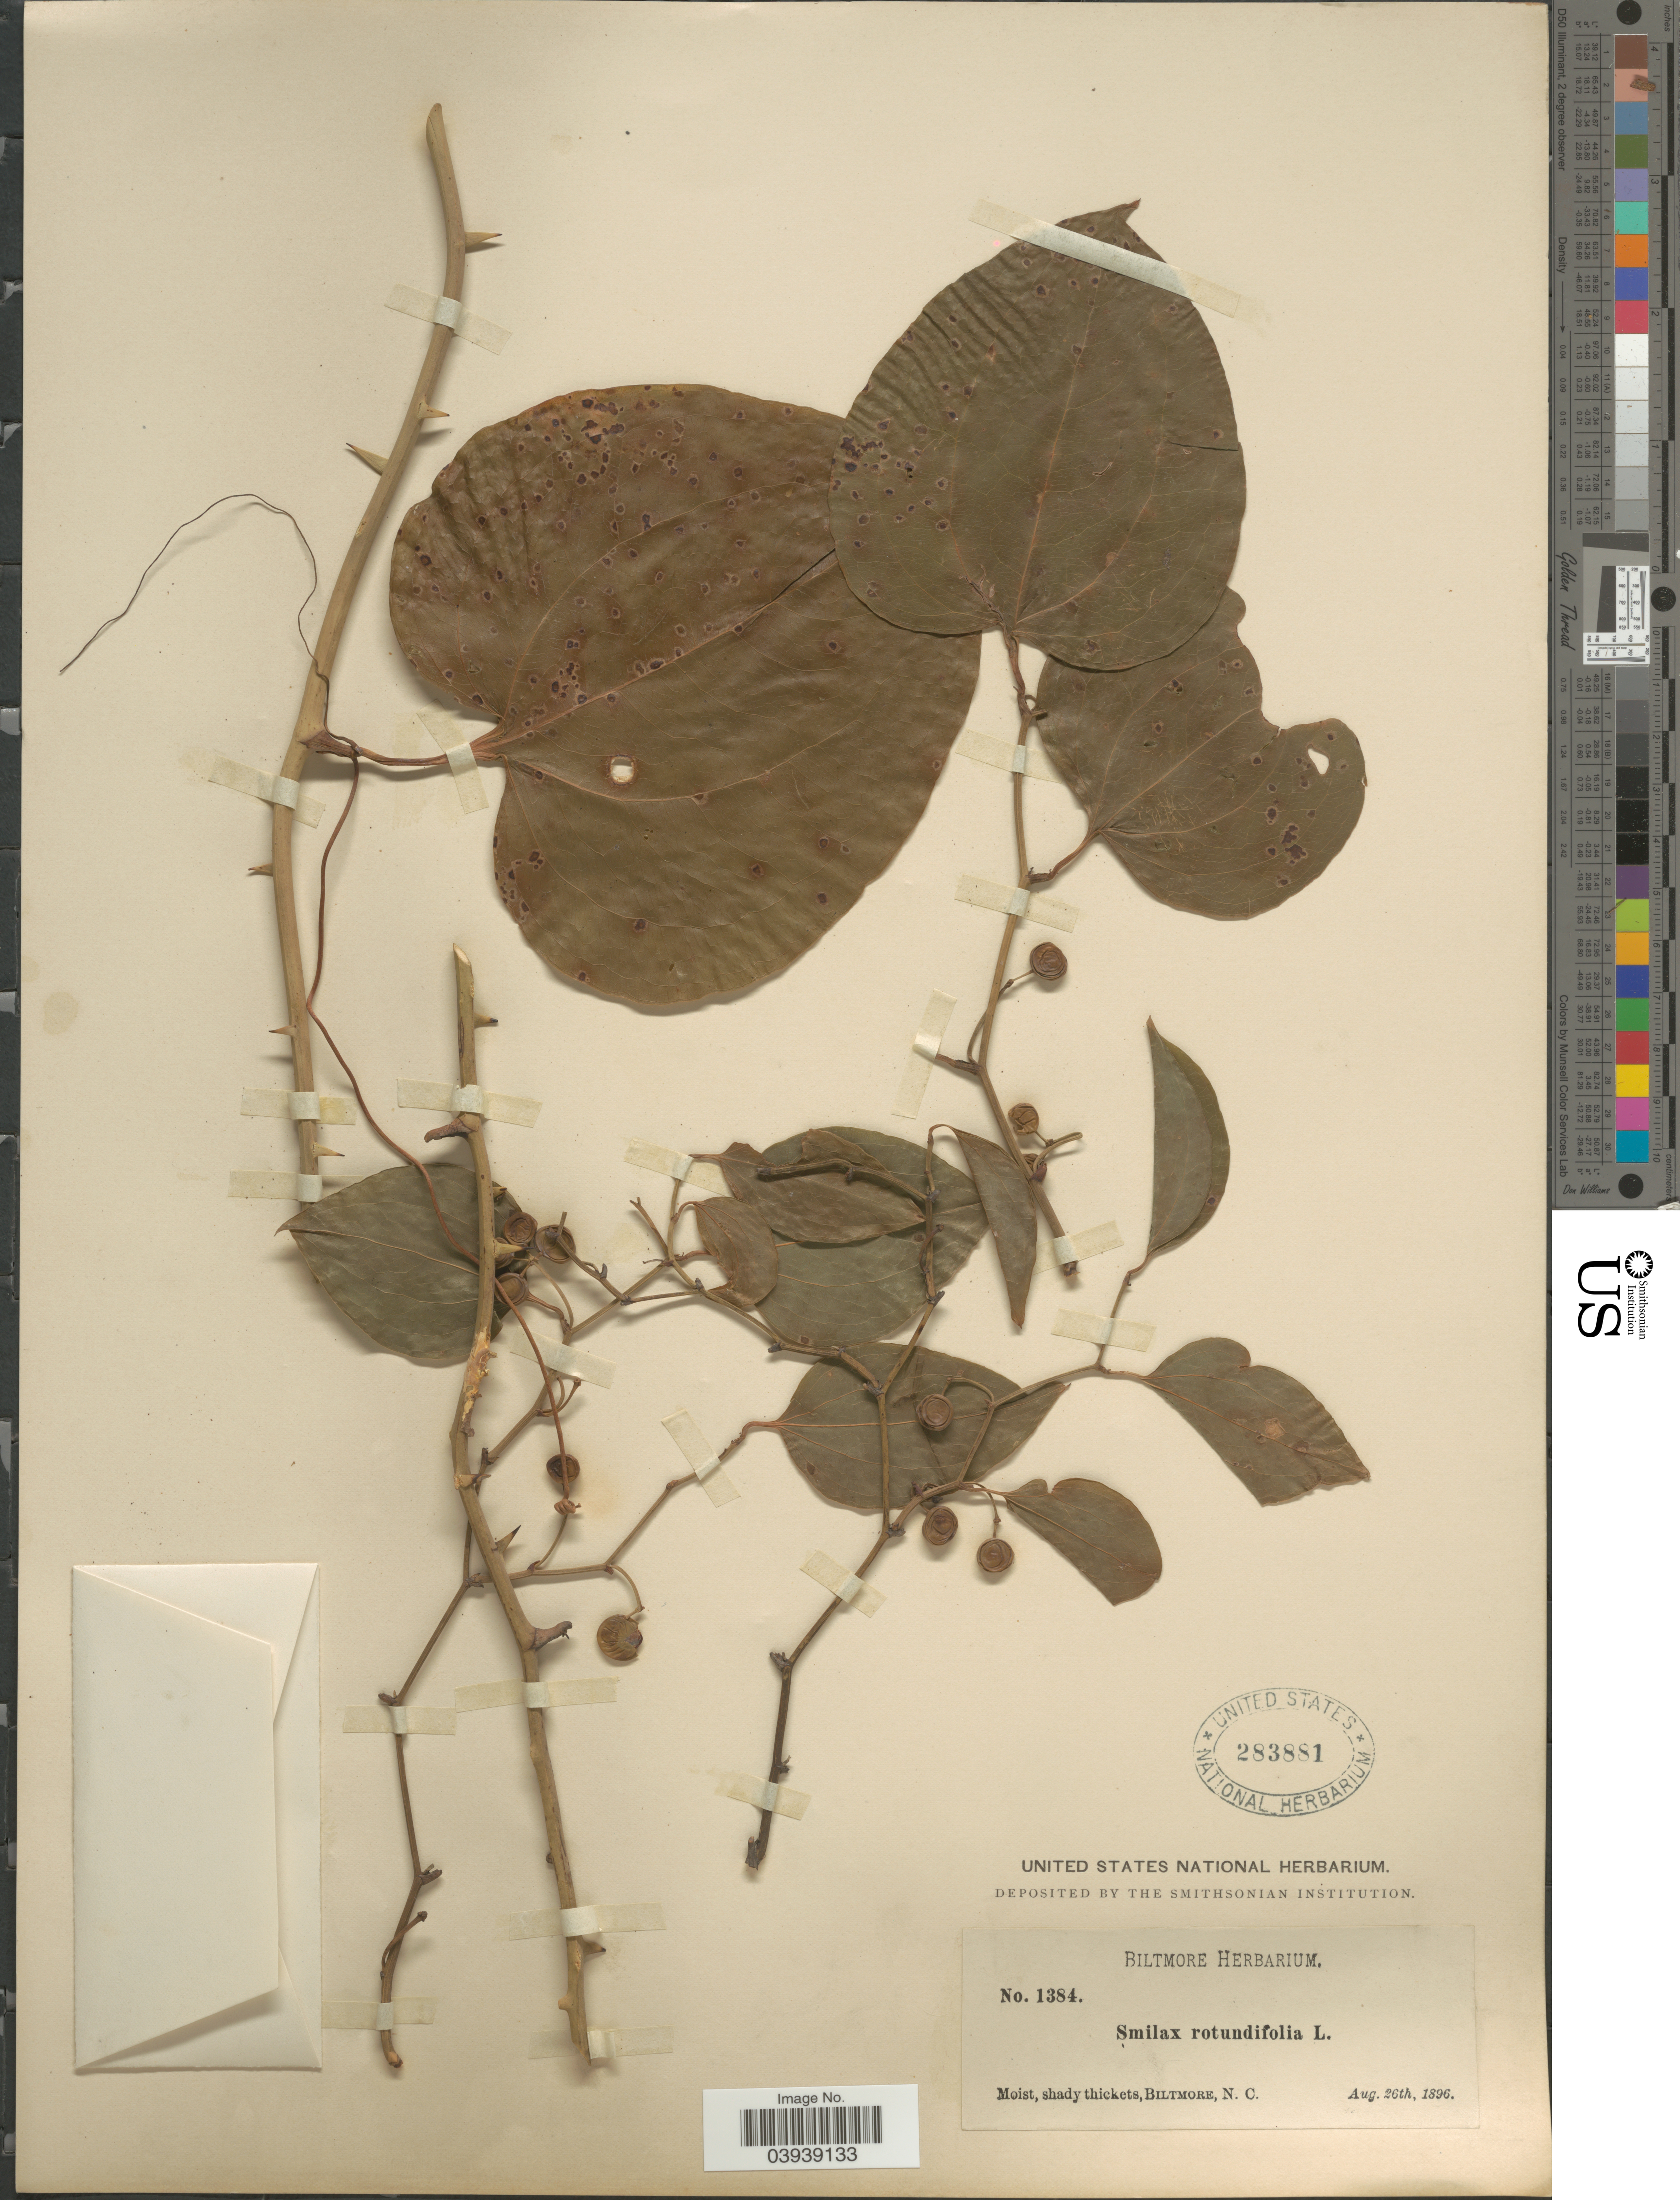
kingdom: Plantae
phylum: Tracheophyta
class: Liliopsida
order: Liliales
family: Smilacaceae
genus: Smilax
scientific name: Smilax rotundifolia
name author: L.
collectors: ex herb. Biltmore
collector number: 1384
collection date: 1896-08-26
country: United States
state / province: North Carolina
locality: Moist, shady thickets, Biltmore.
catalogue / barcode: US 283881